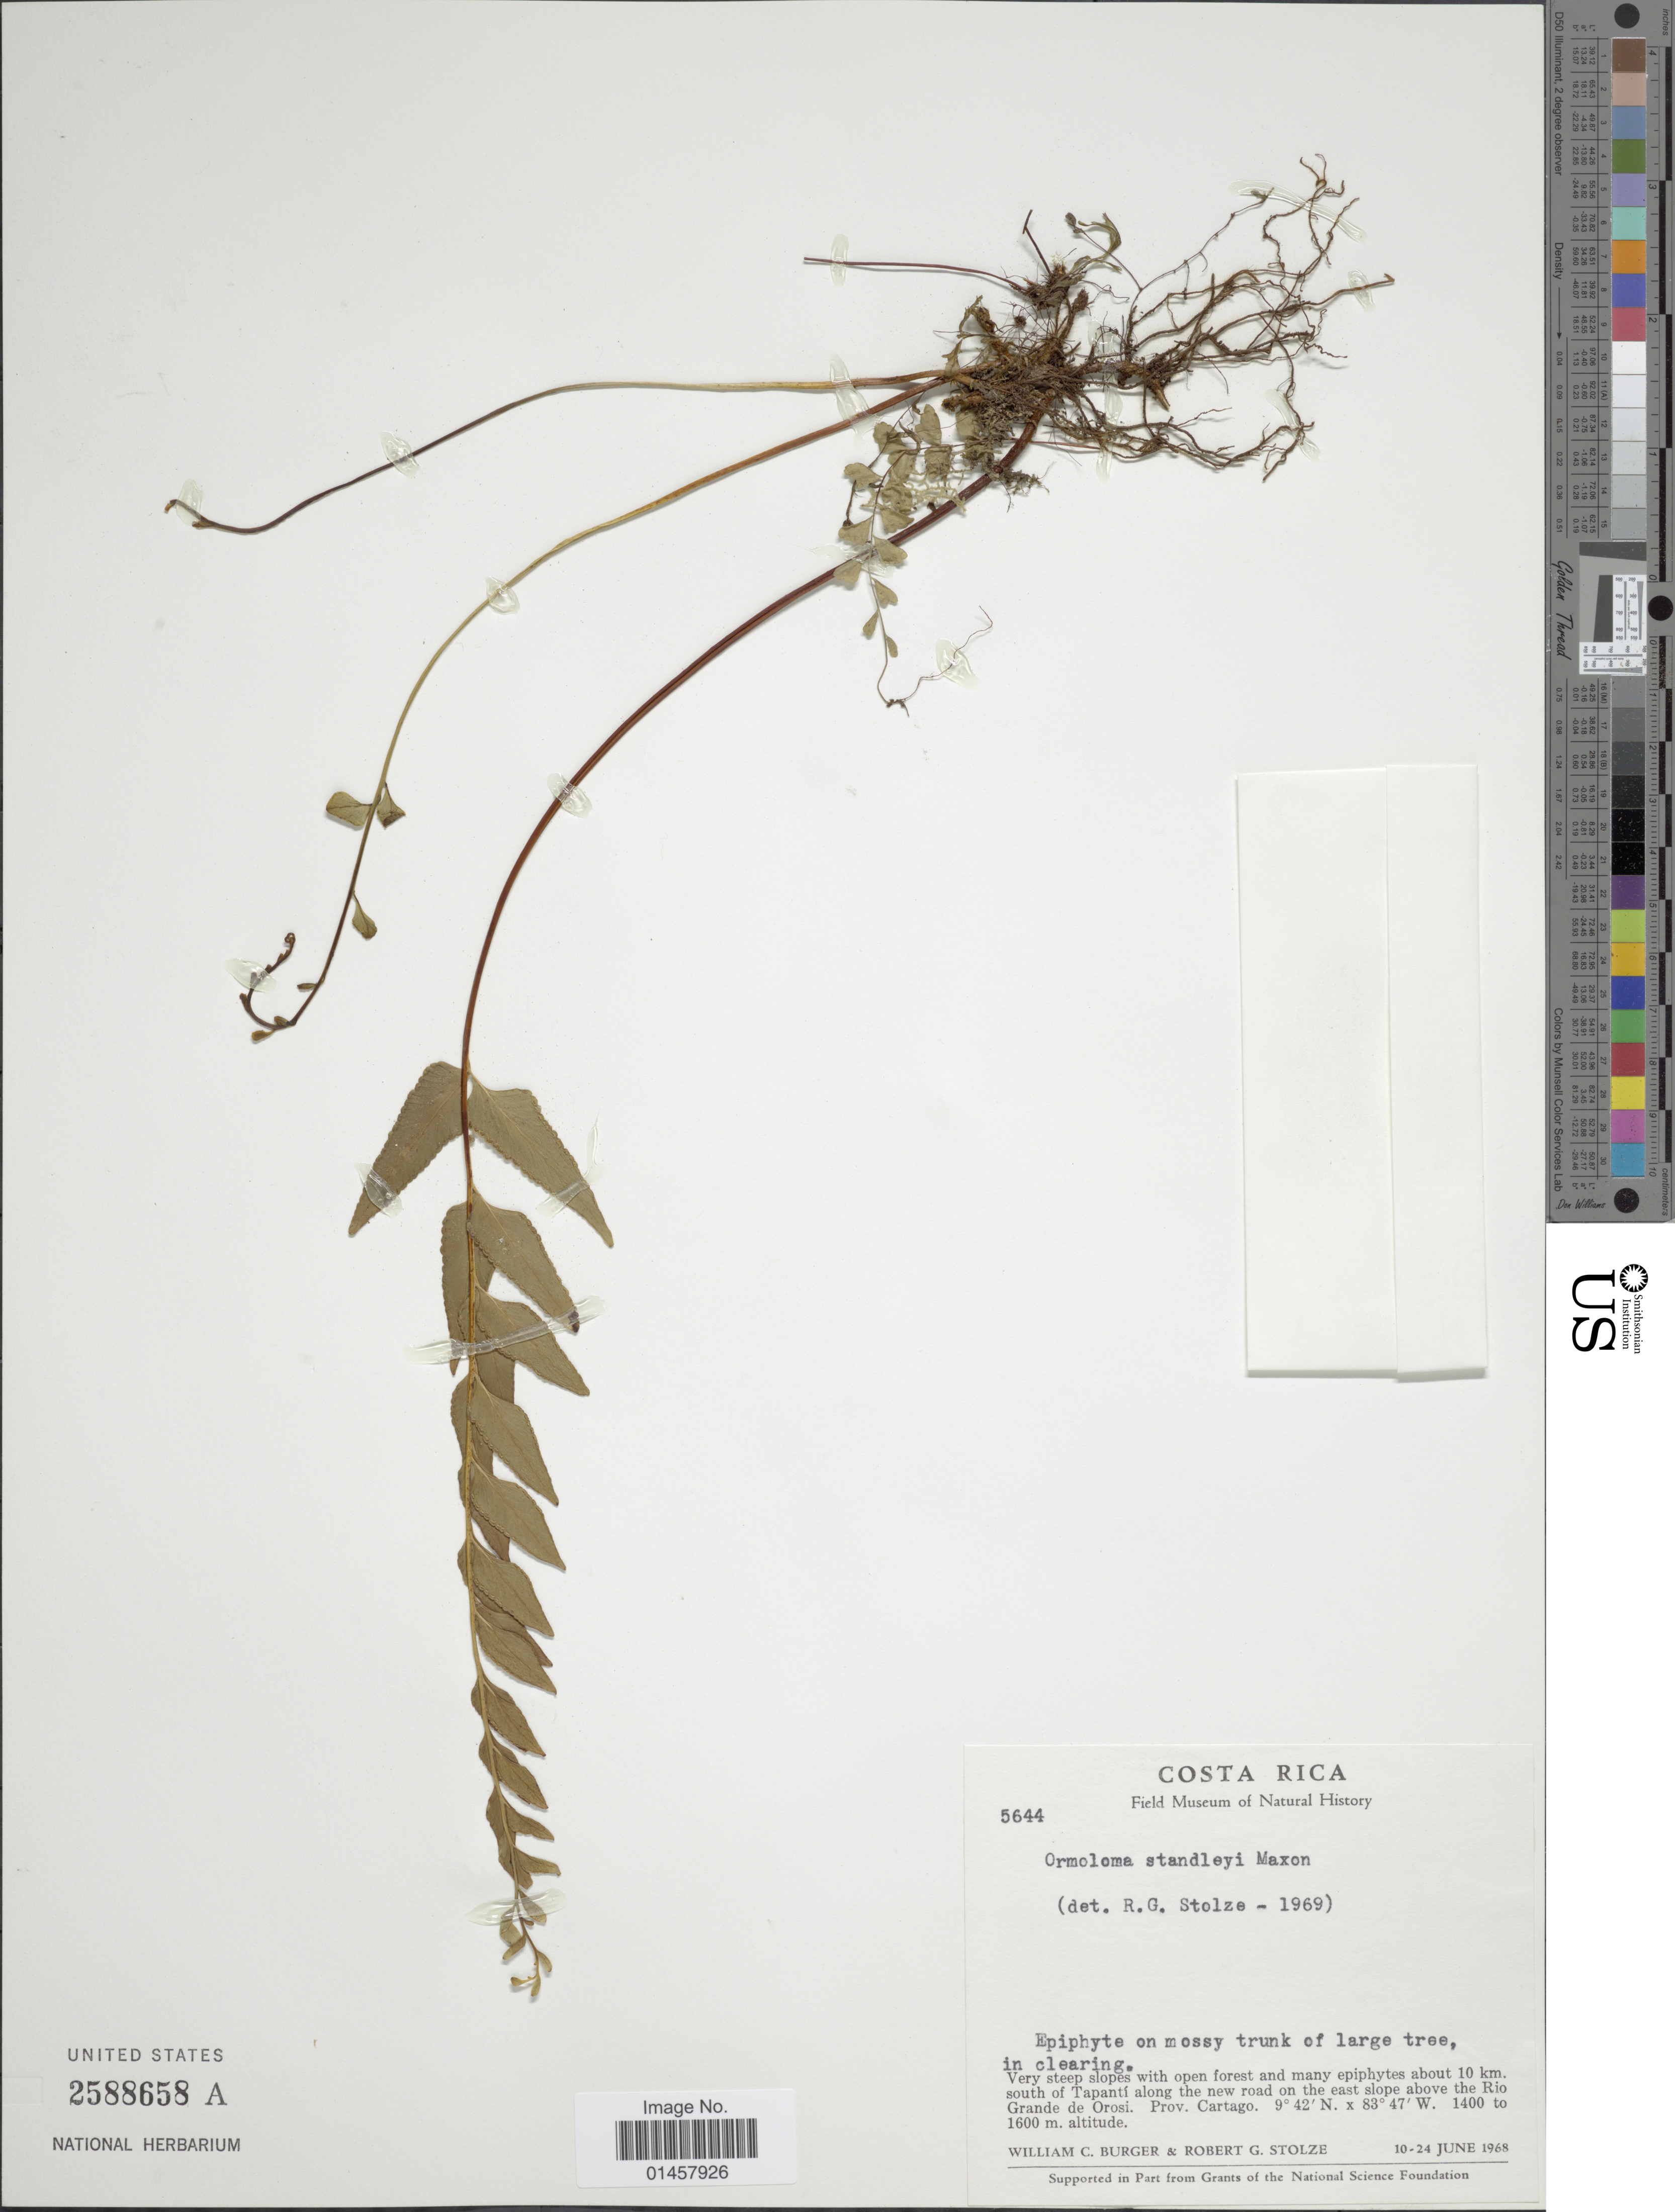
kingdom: Plantae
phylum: Tracheophyta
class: Polypodiopsida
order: Polypodiales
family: Lindsaeaceae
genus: Lindsaea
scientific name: Lindsaea standleyi comb. ined.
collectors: W. Burger & R. G. Stolze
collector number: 5644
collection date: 1968-06-10/1968-06-24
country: Costa Rica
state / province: Cartago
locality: Very steep slopes with open forest about 10km south of Tapanti along the new road on the east slope above the Rio Grande de Orosi, Prov. Cartago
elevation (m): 1400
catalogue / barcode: US 2588658A